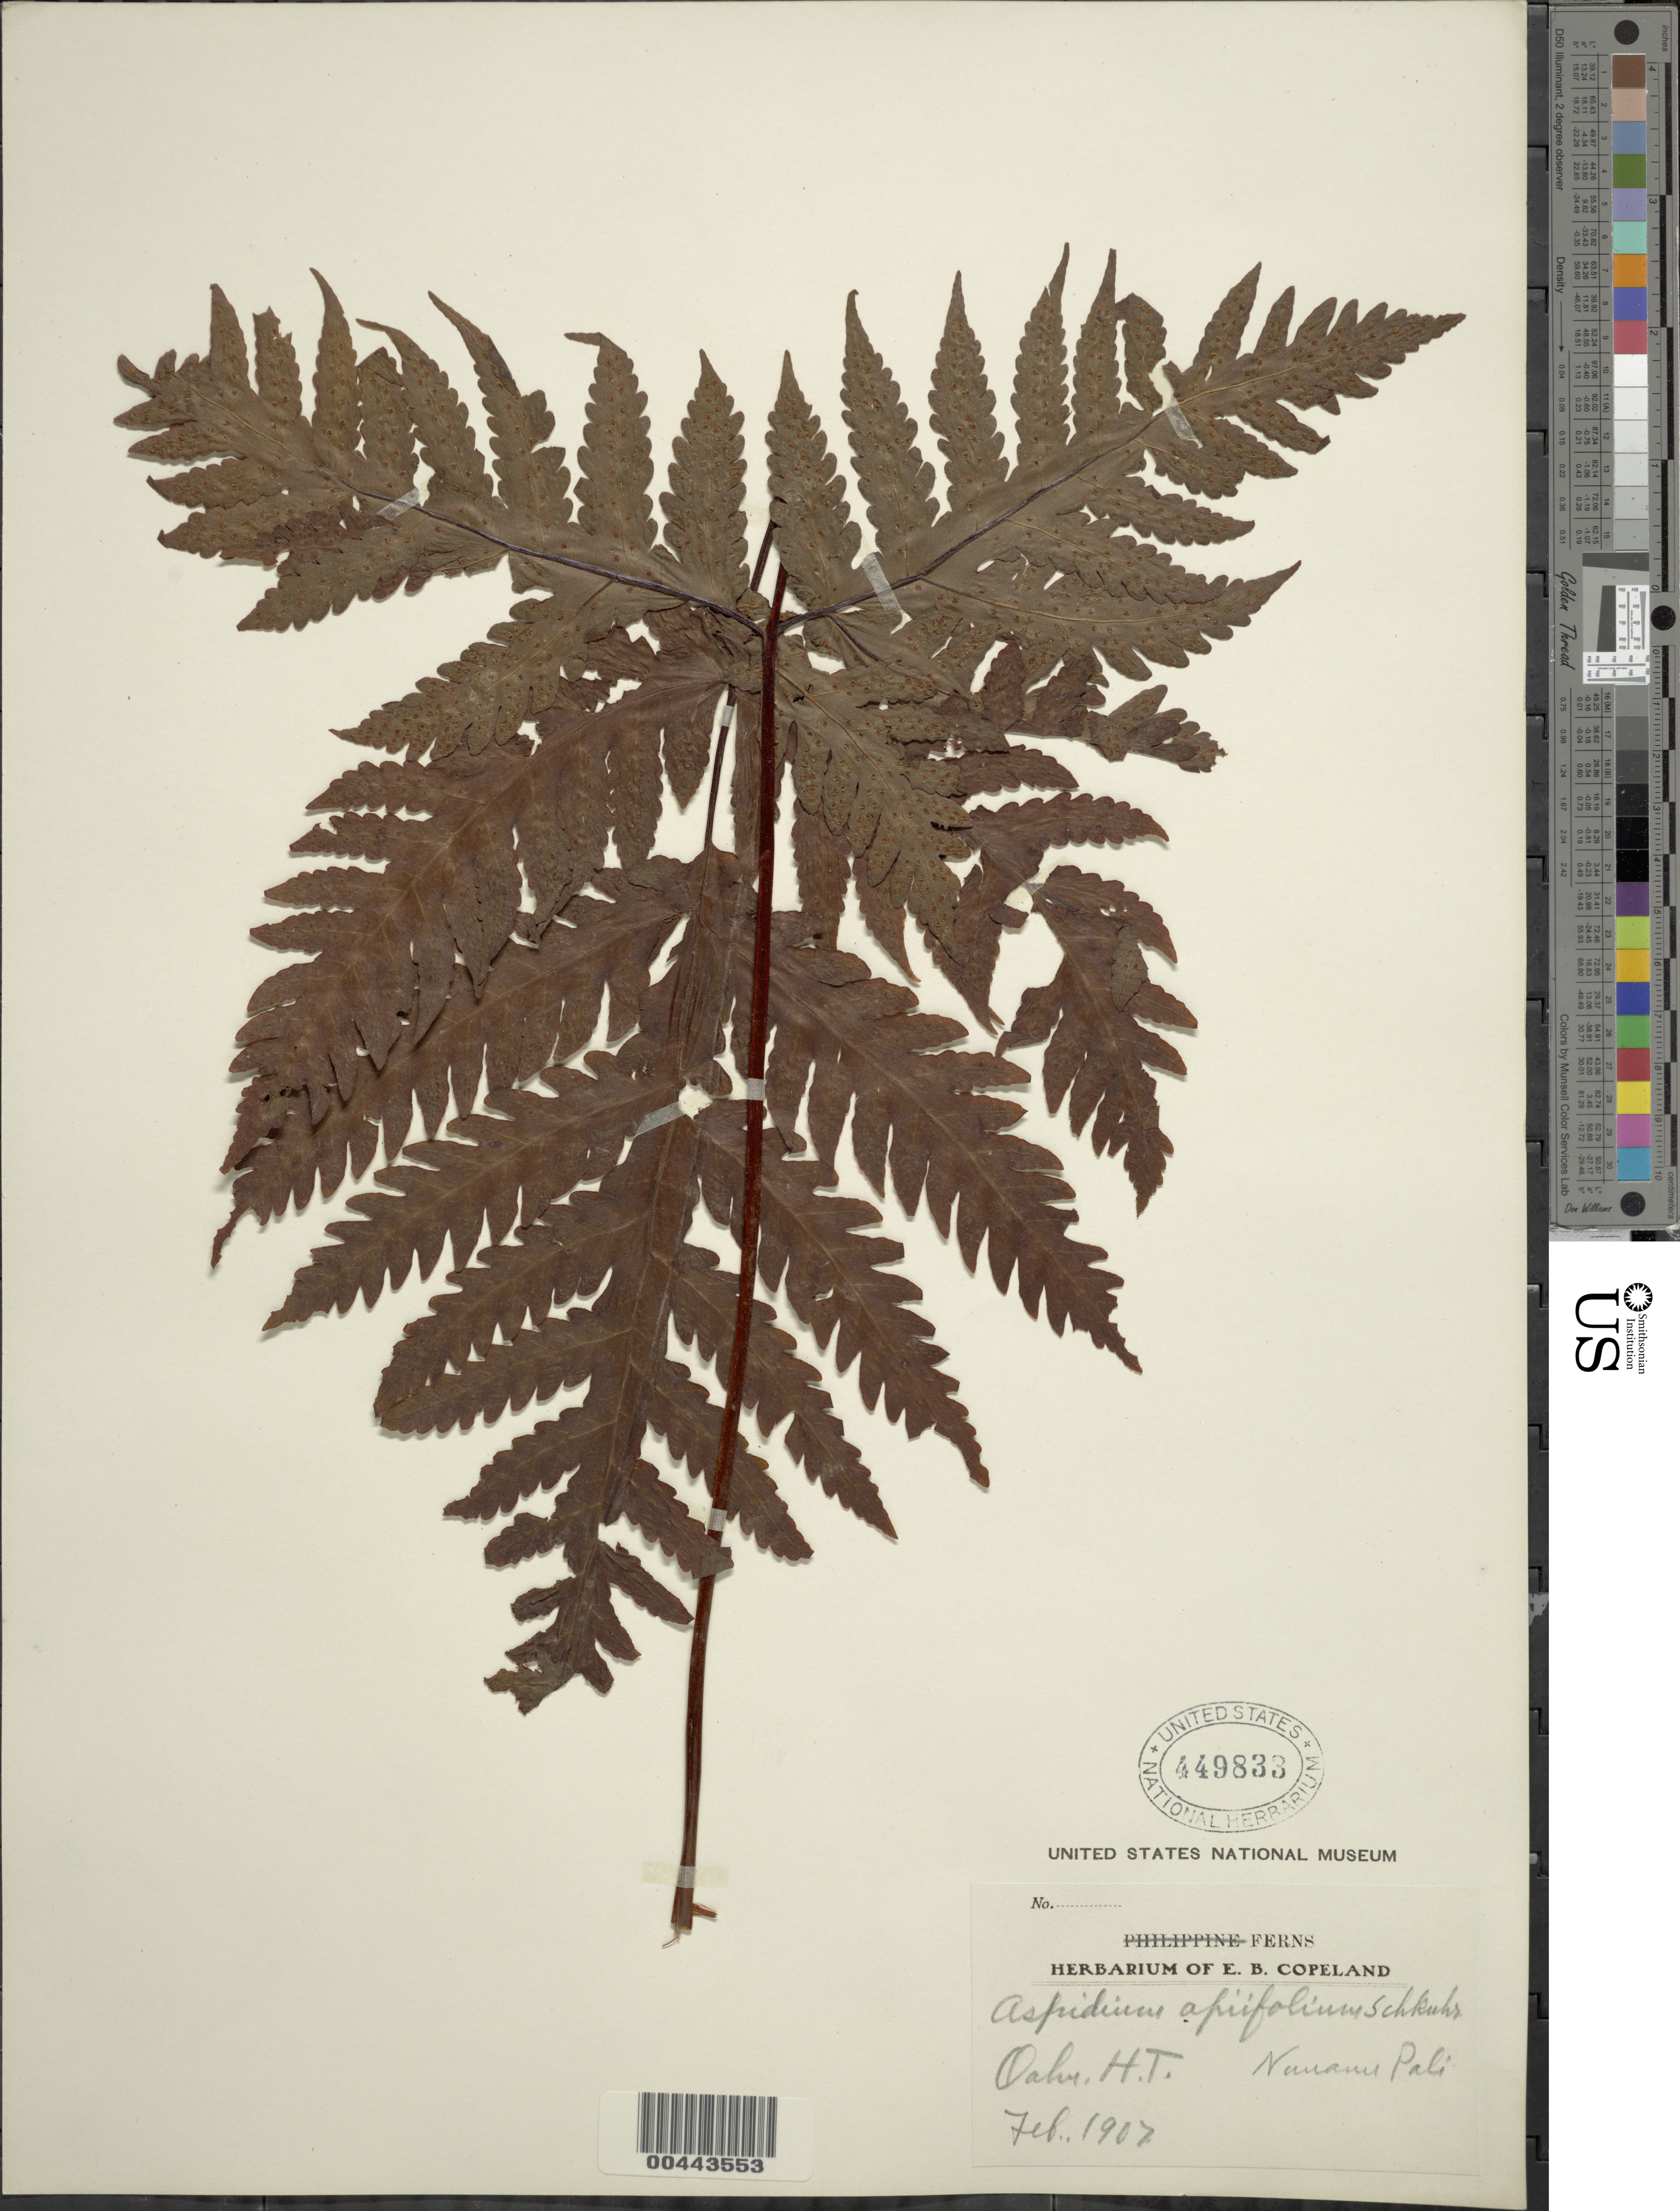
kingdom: Plantae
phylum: Tracheophyta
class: Polypodiopsida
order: Polypodiales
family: Tectariaceae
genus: Tectaria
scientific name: Tectaria gaudichaudii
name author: (Mett.) Maxon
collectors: E. B. Copeland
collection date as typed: Feb 1907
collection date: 1907-02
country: United States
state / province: Hawaii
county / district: Honolulu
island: Oahu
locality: Nuuanu Pali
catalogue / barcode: US 449833